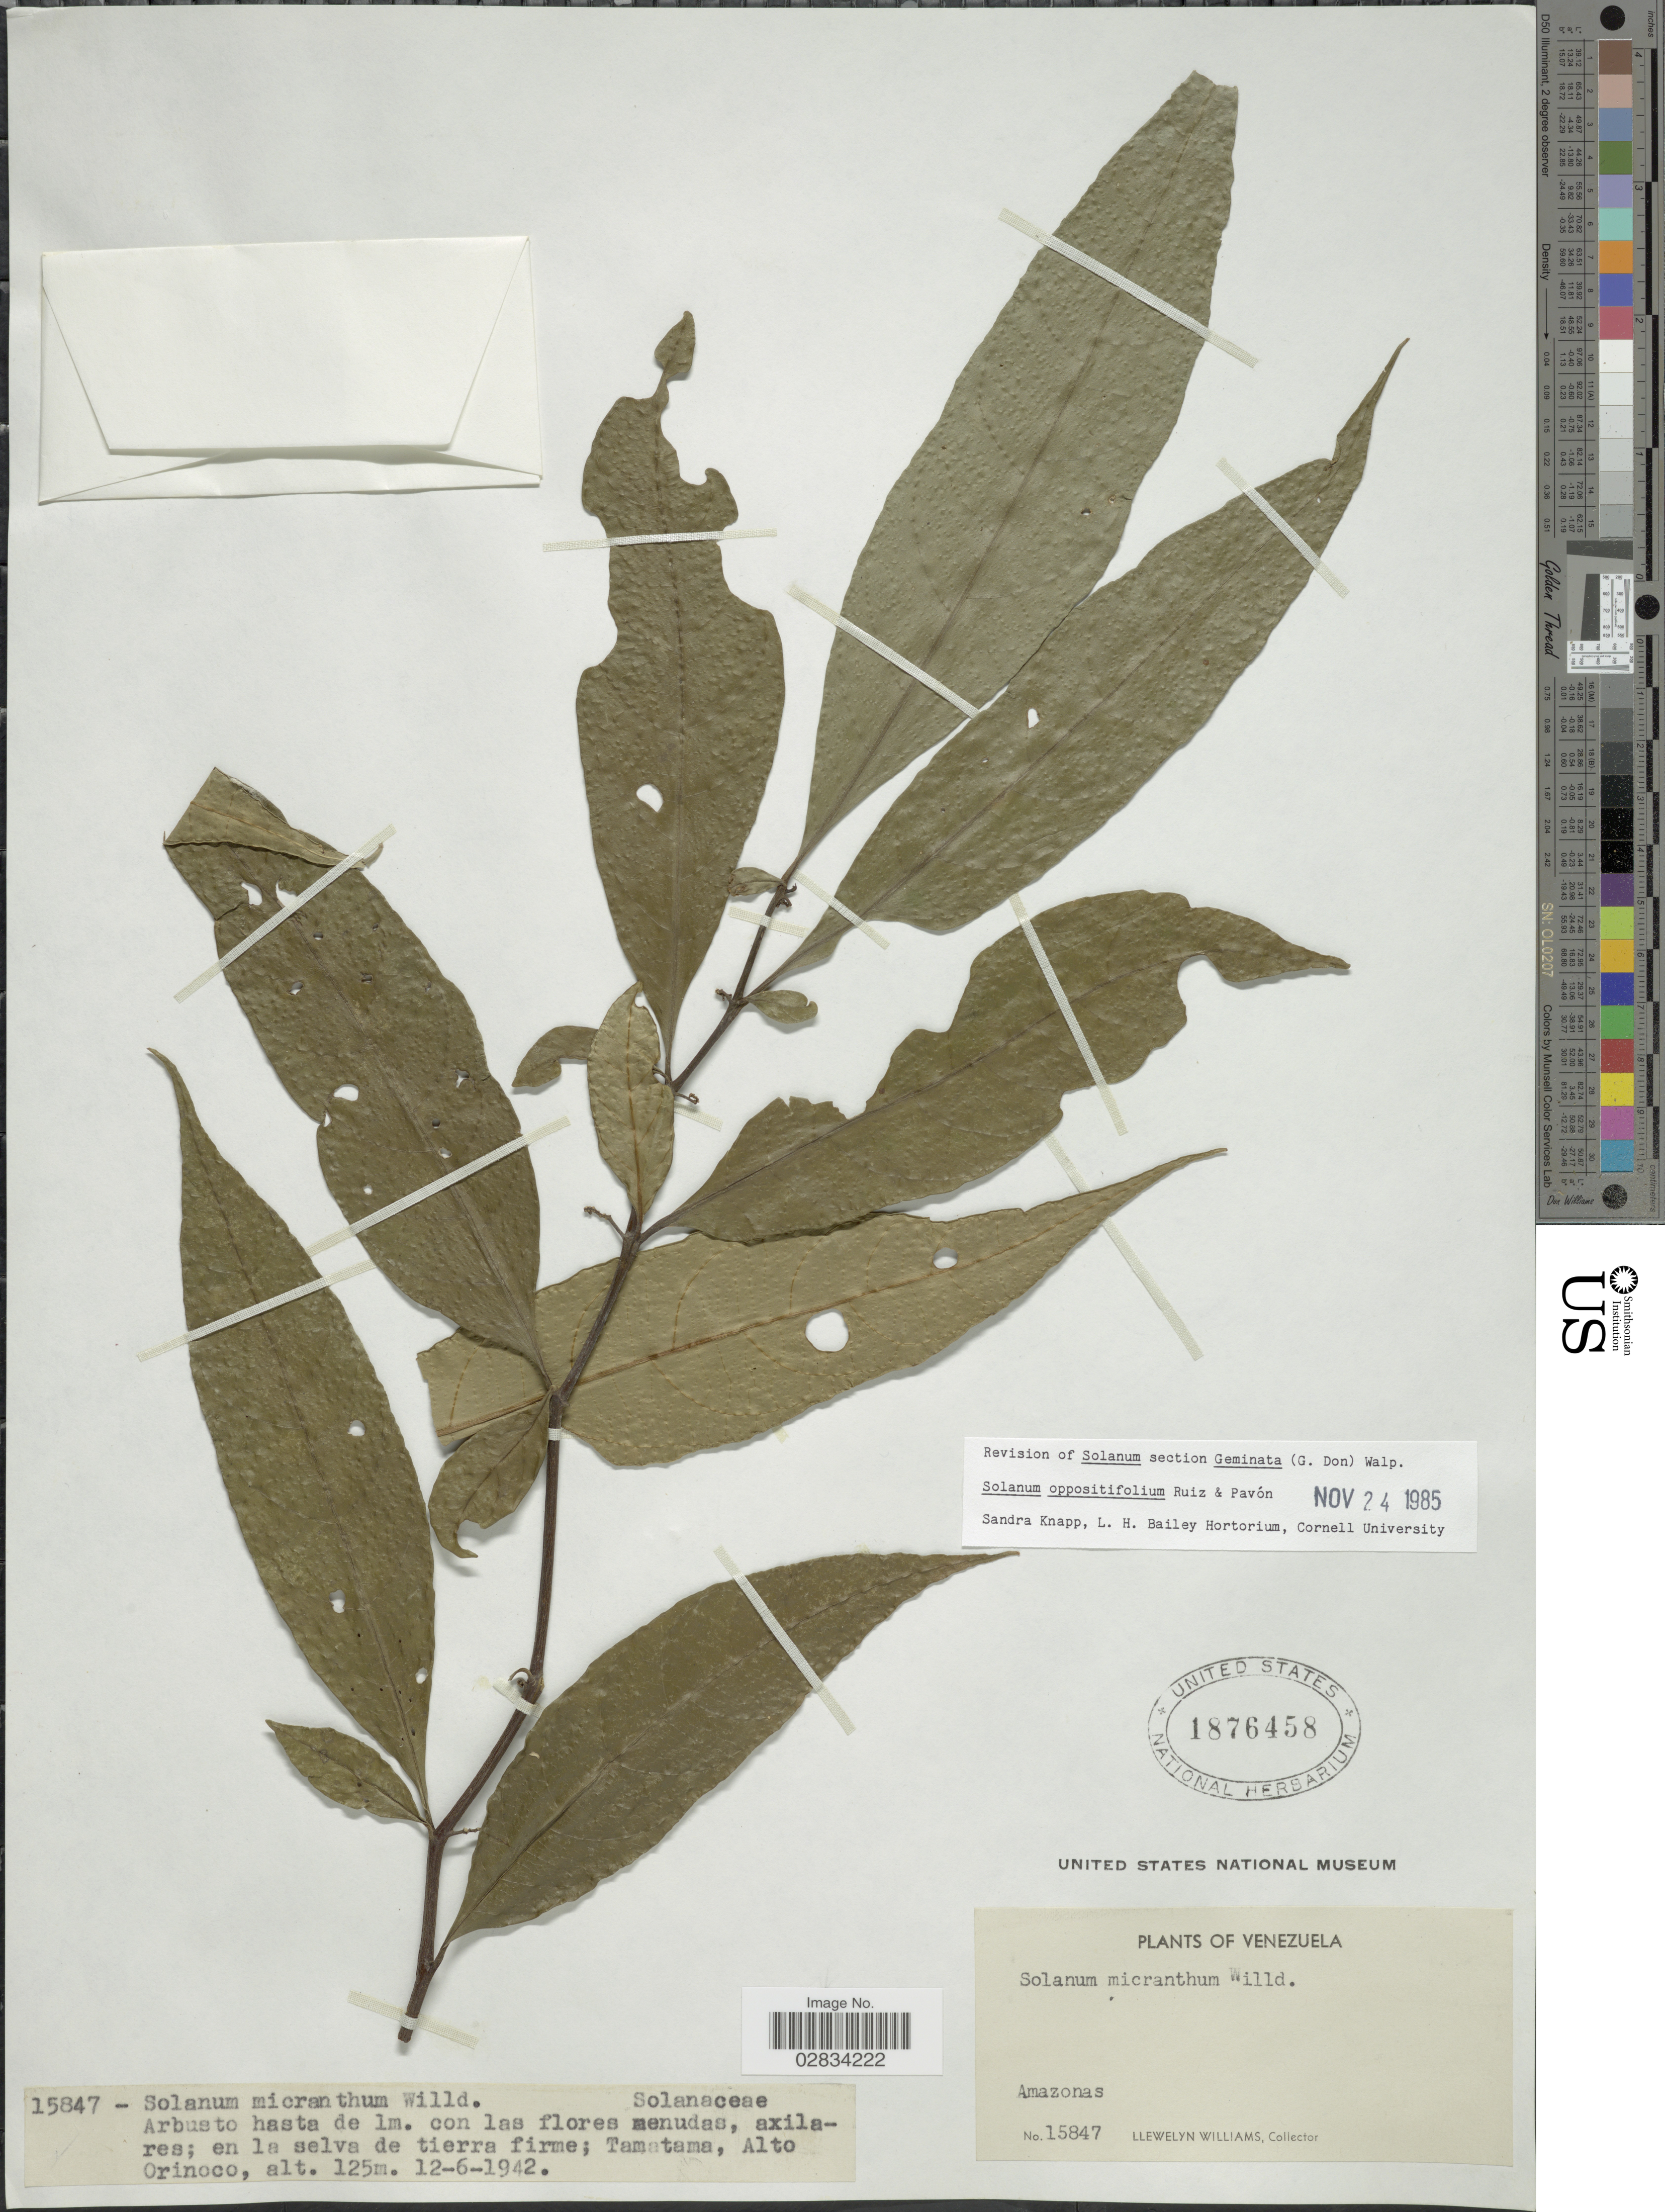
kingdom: Plantae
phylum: Tracheophyta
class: Magnoliopsida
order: Solanales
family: Solanaceae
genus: Solanum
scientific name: Solanum oppositifolium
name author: Ruiz & Pav.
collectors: Ll. Williams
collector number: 15847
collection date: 1942-06-12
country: Venezuela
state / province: Amazonas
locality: Tamatama, Alto Orinoco.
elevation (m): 125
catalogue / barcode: US 1876458